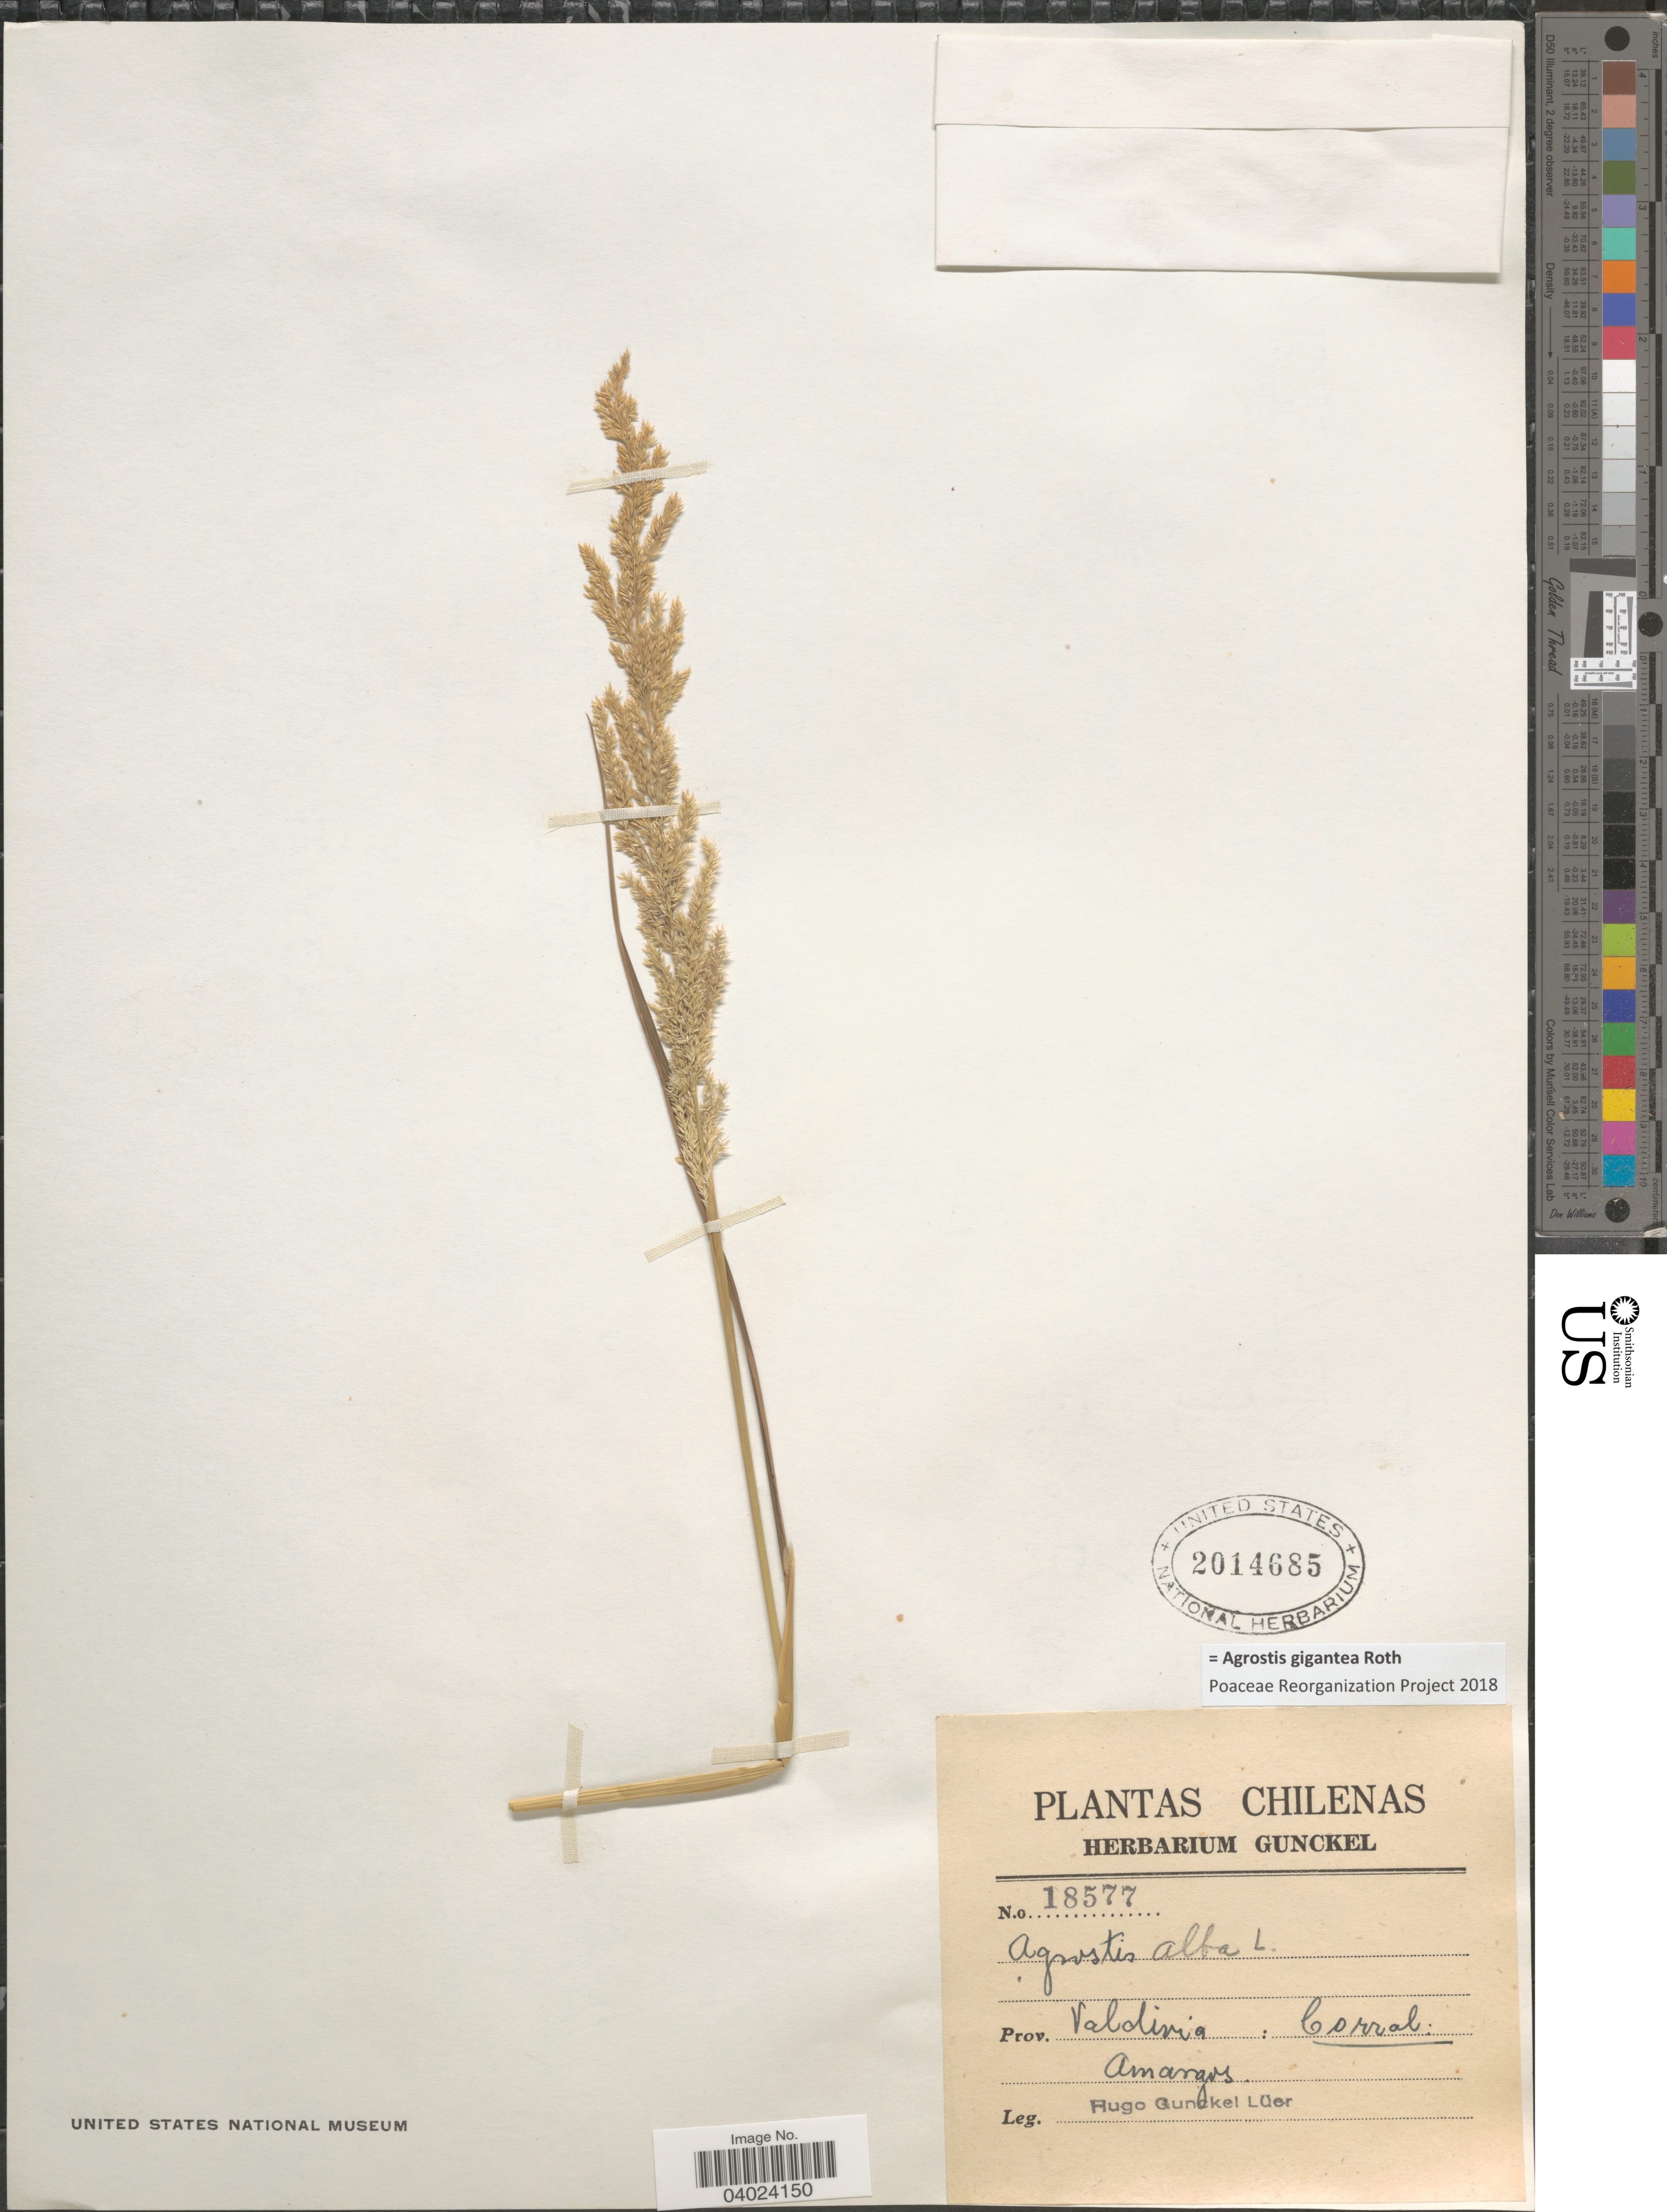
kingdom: Plantae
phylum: Tracheophyta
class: Liliopsida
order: Poales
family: Poaceae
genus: Agrostis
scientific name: Agrostis gigantea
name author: Roth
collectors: H. Gunckel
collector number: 18577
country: Chile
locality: Prov. Valdivia: Corral: Amargos.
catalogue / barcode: US 2014685